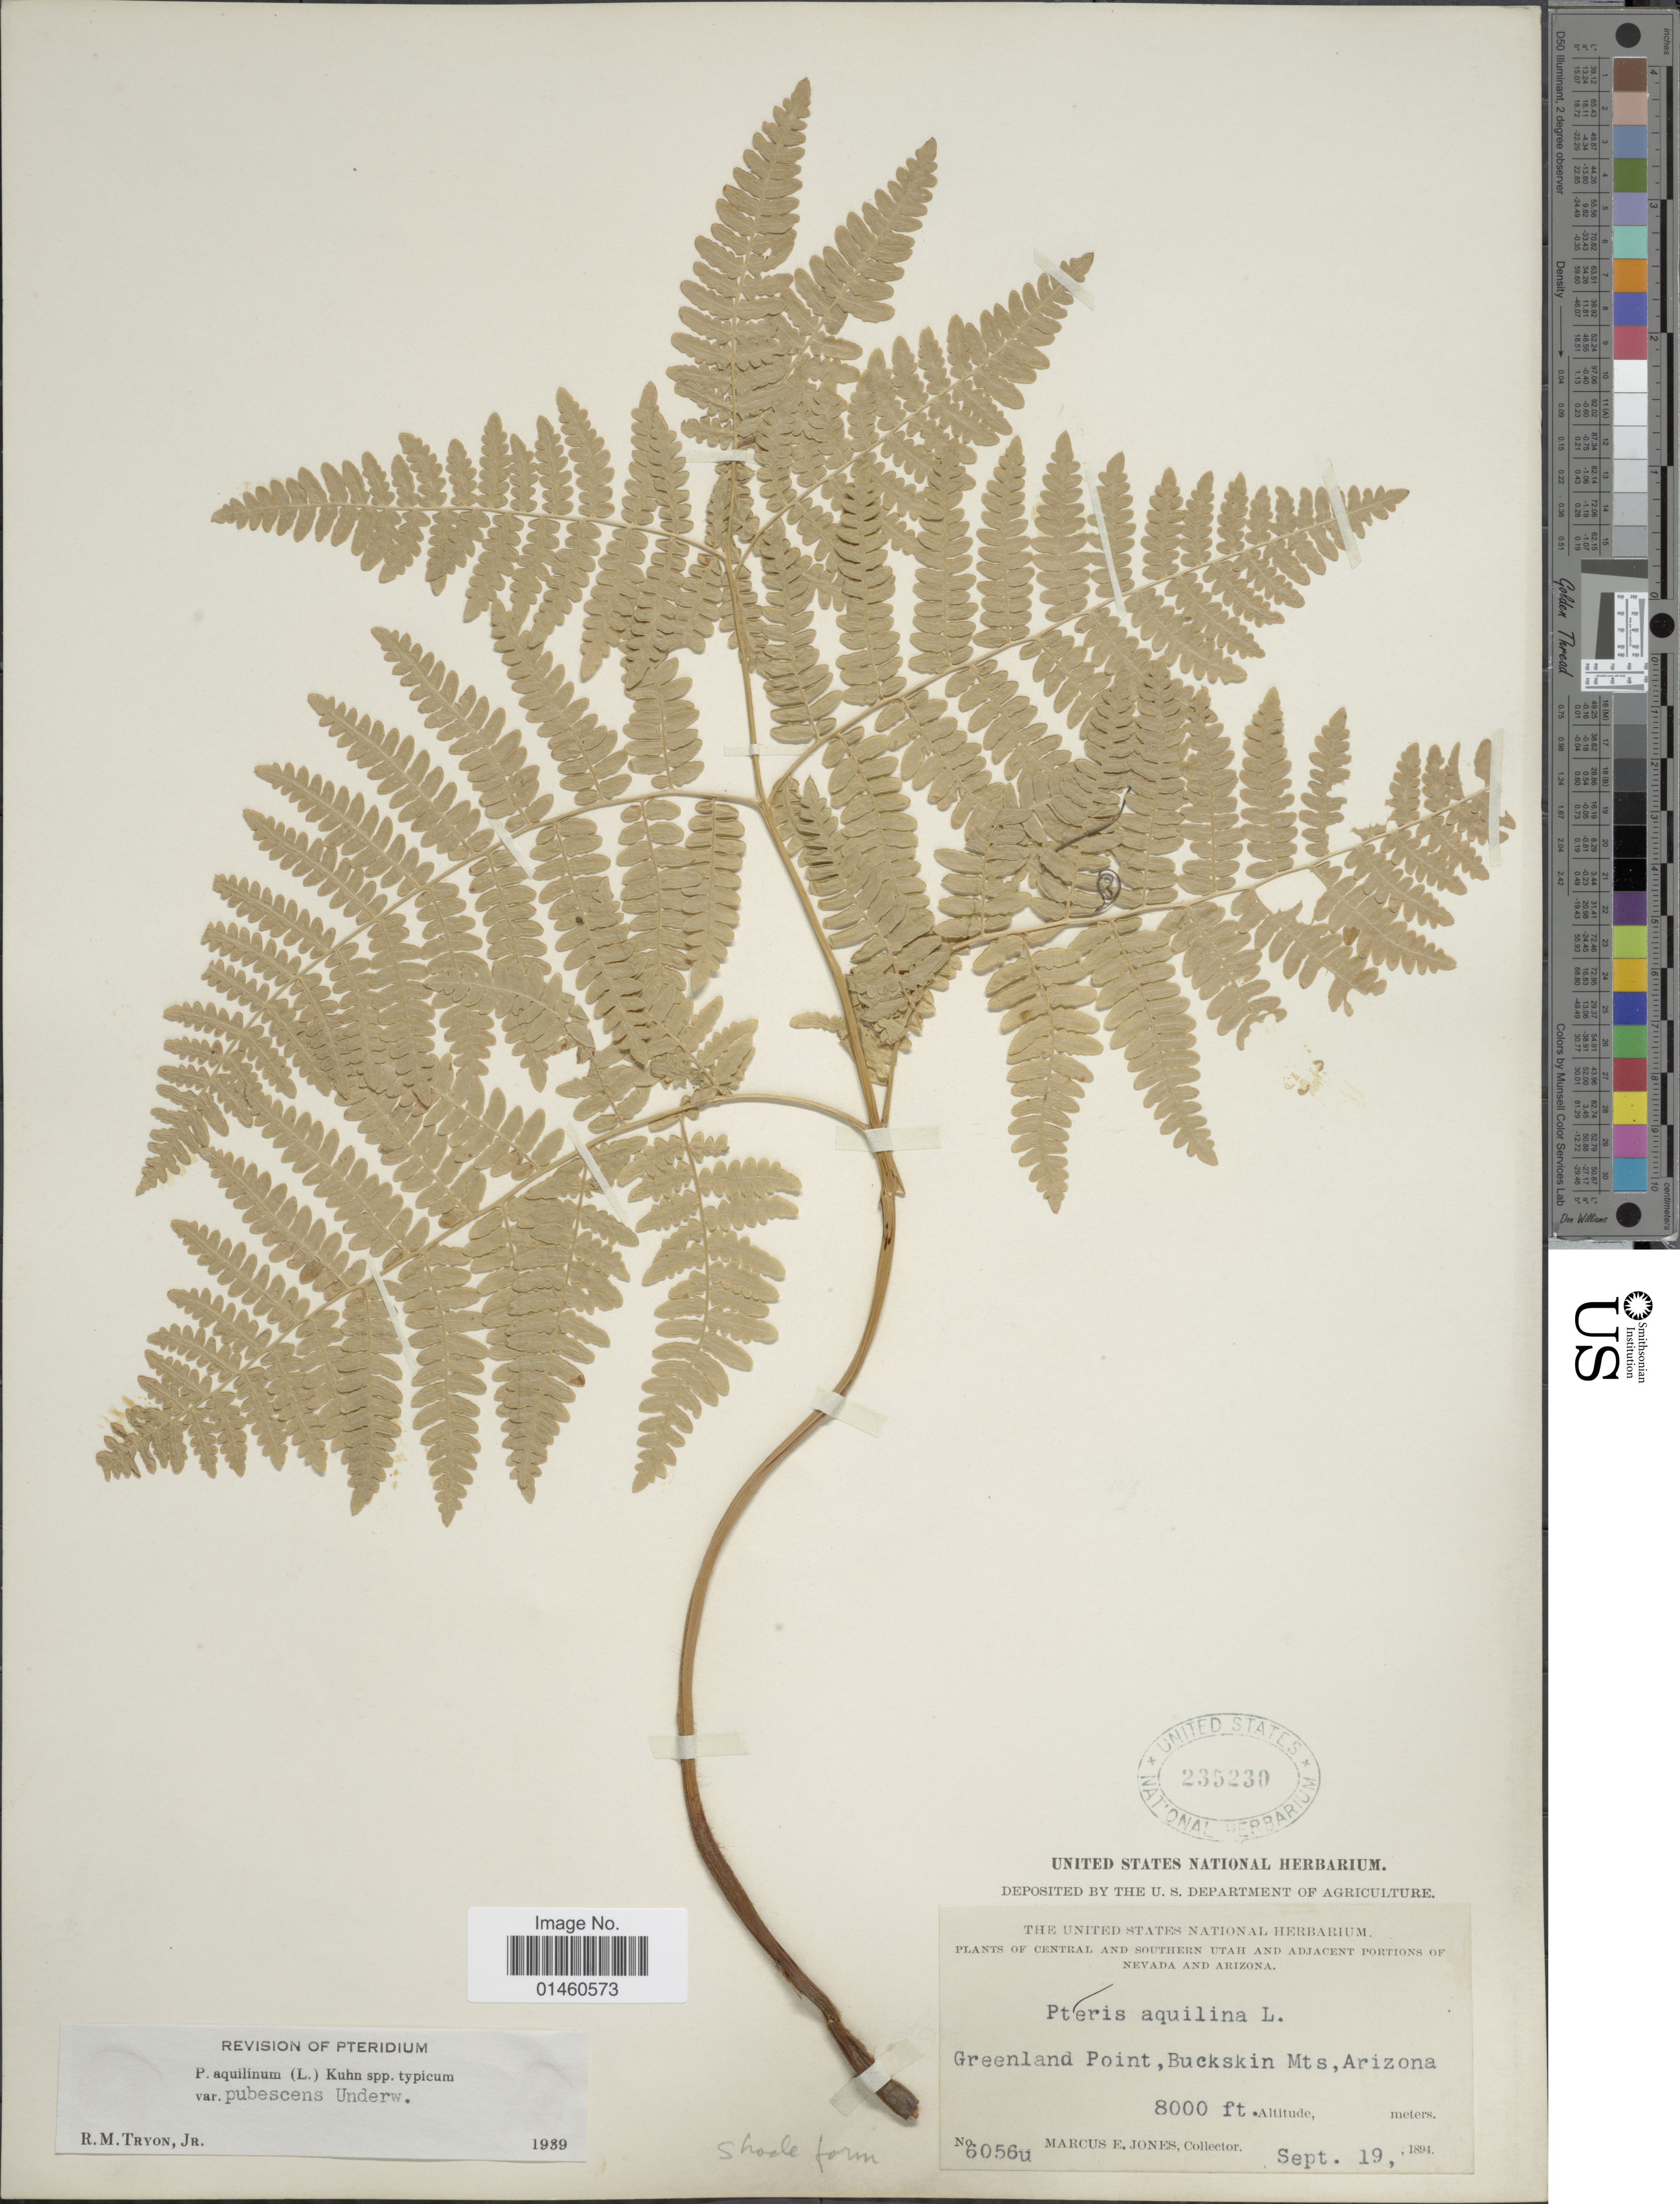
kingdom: Plantae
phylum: Tracheophyta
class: Polypodiopsida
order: Polypodiales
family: Dennstaedtiaceae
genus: Pteridium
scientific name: Pteridium pubescens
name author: (Underw.) Christenh.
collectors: M. E. Jones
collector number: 6056u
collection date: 1894-09-19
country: United States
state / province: Utah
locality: Central and Southern Utah and adjacent portions of Nevada and Arizona, Greenland Point, Buckskin Mts, Arizona.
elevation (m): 2438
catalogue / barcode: US 235230